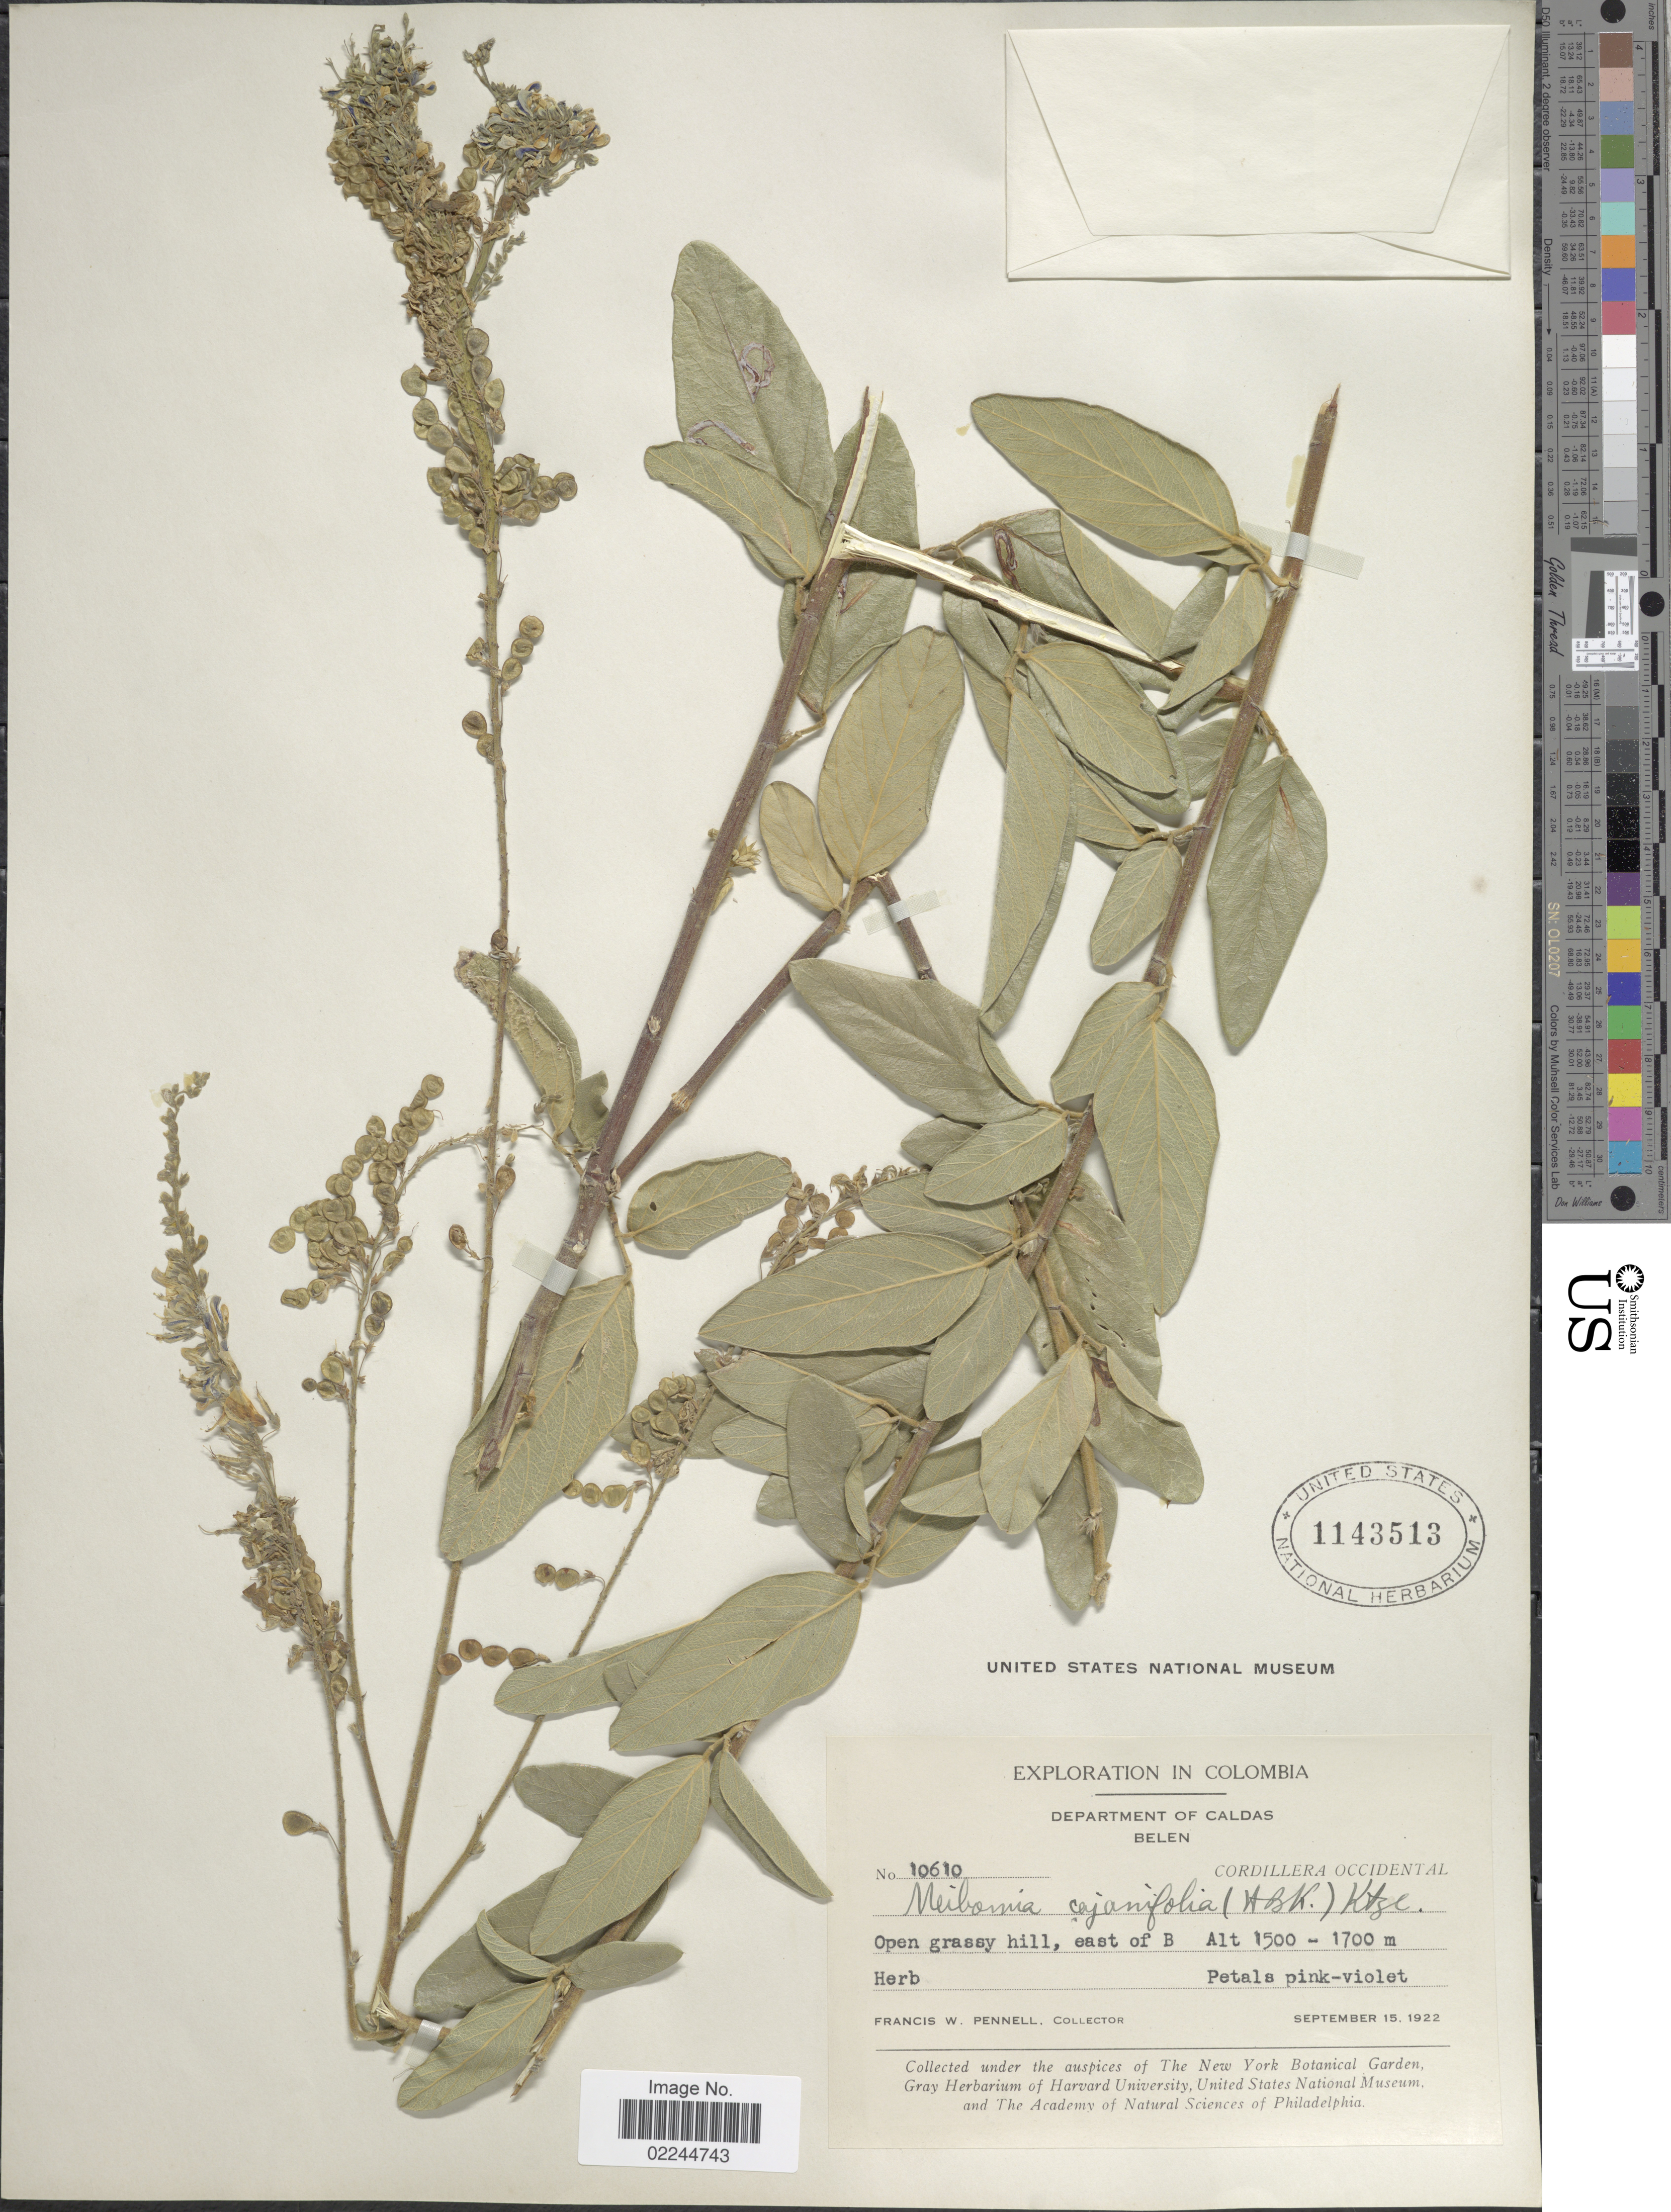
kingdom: Plantae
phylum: Tracheophyta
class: Magnoliopsida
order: Fabales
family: Fabaceae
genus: Desmodium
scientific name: Desmodium cajanifolium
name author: (Kunth) DC.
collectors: F. W. Pennell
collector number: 10610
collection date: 1922-09-15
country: Colombia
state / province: Caldas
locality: Belen, Cordillera Occidental, east of B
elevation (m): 1500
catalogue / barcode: US 1143513